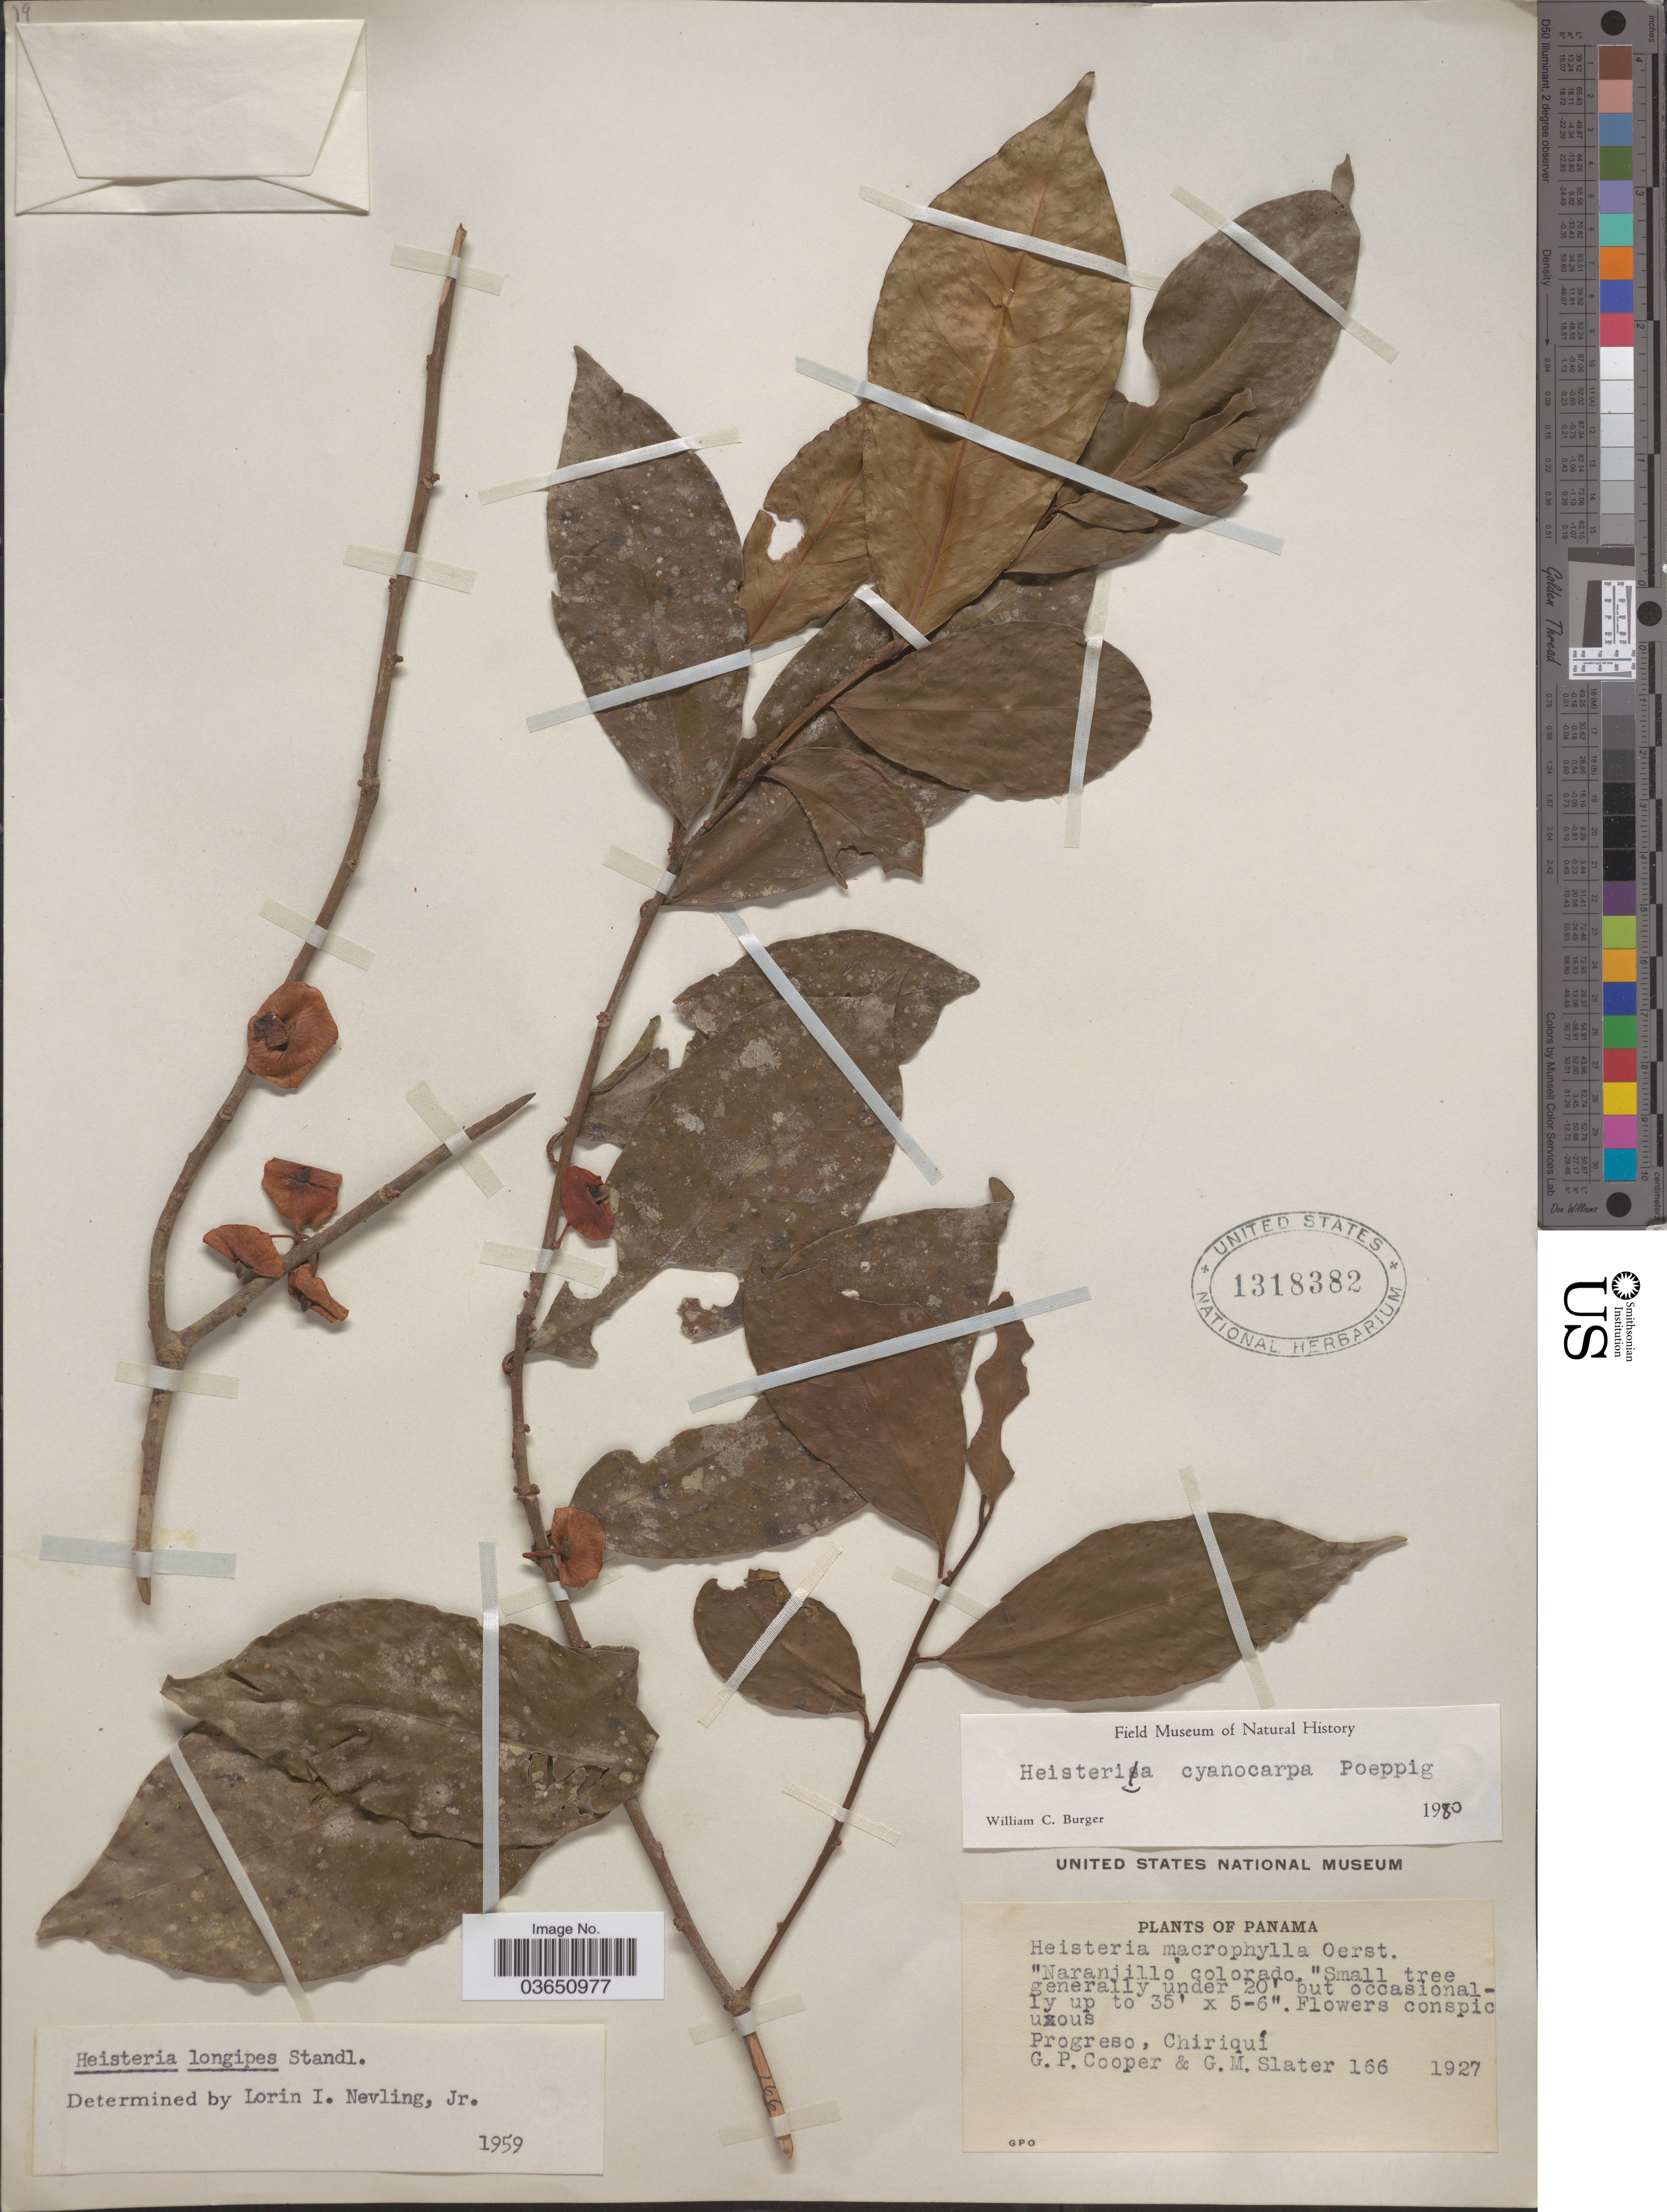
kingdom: Plantae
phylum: Tracheophyta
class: Magnoliopsida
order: Santalales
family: Erythropalaceae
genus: Heisteria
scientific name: Heisteria cyanocarpa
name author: Poepp.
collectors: G. Cooper & G. Slater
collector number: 166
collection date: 1927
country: Panama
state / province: Chiriqui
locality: Progreso.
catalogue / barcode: US 1318382